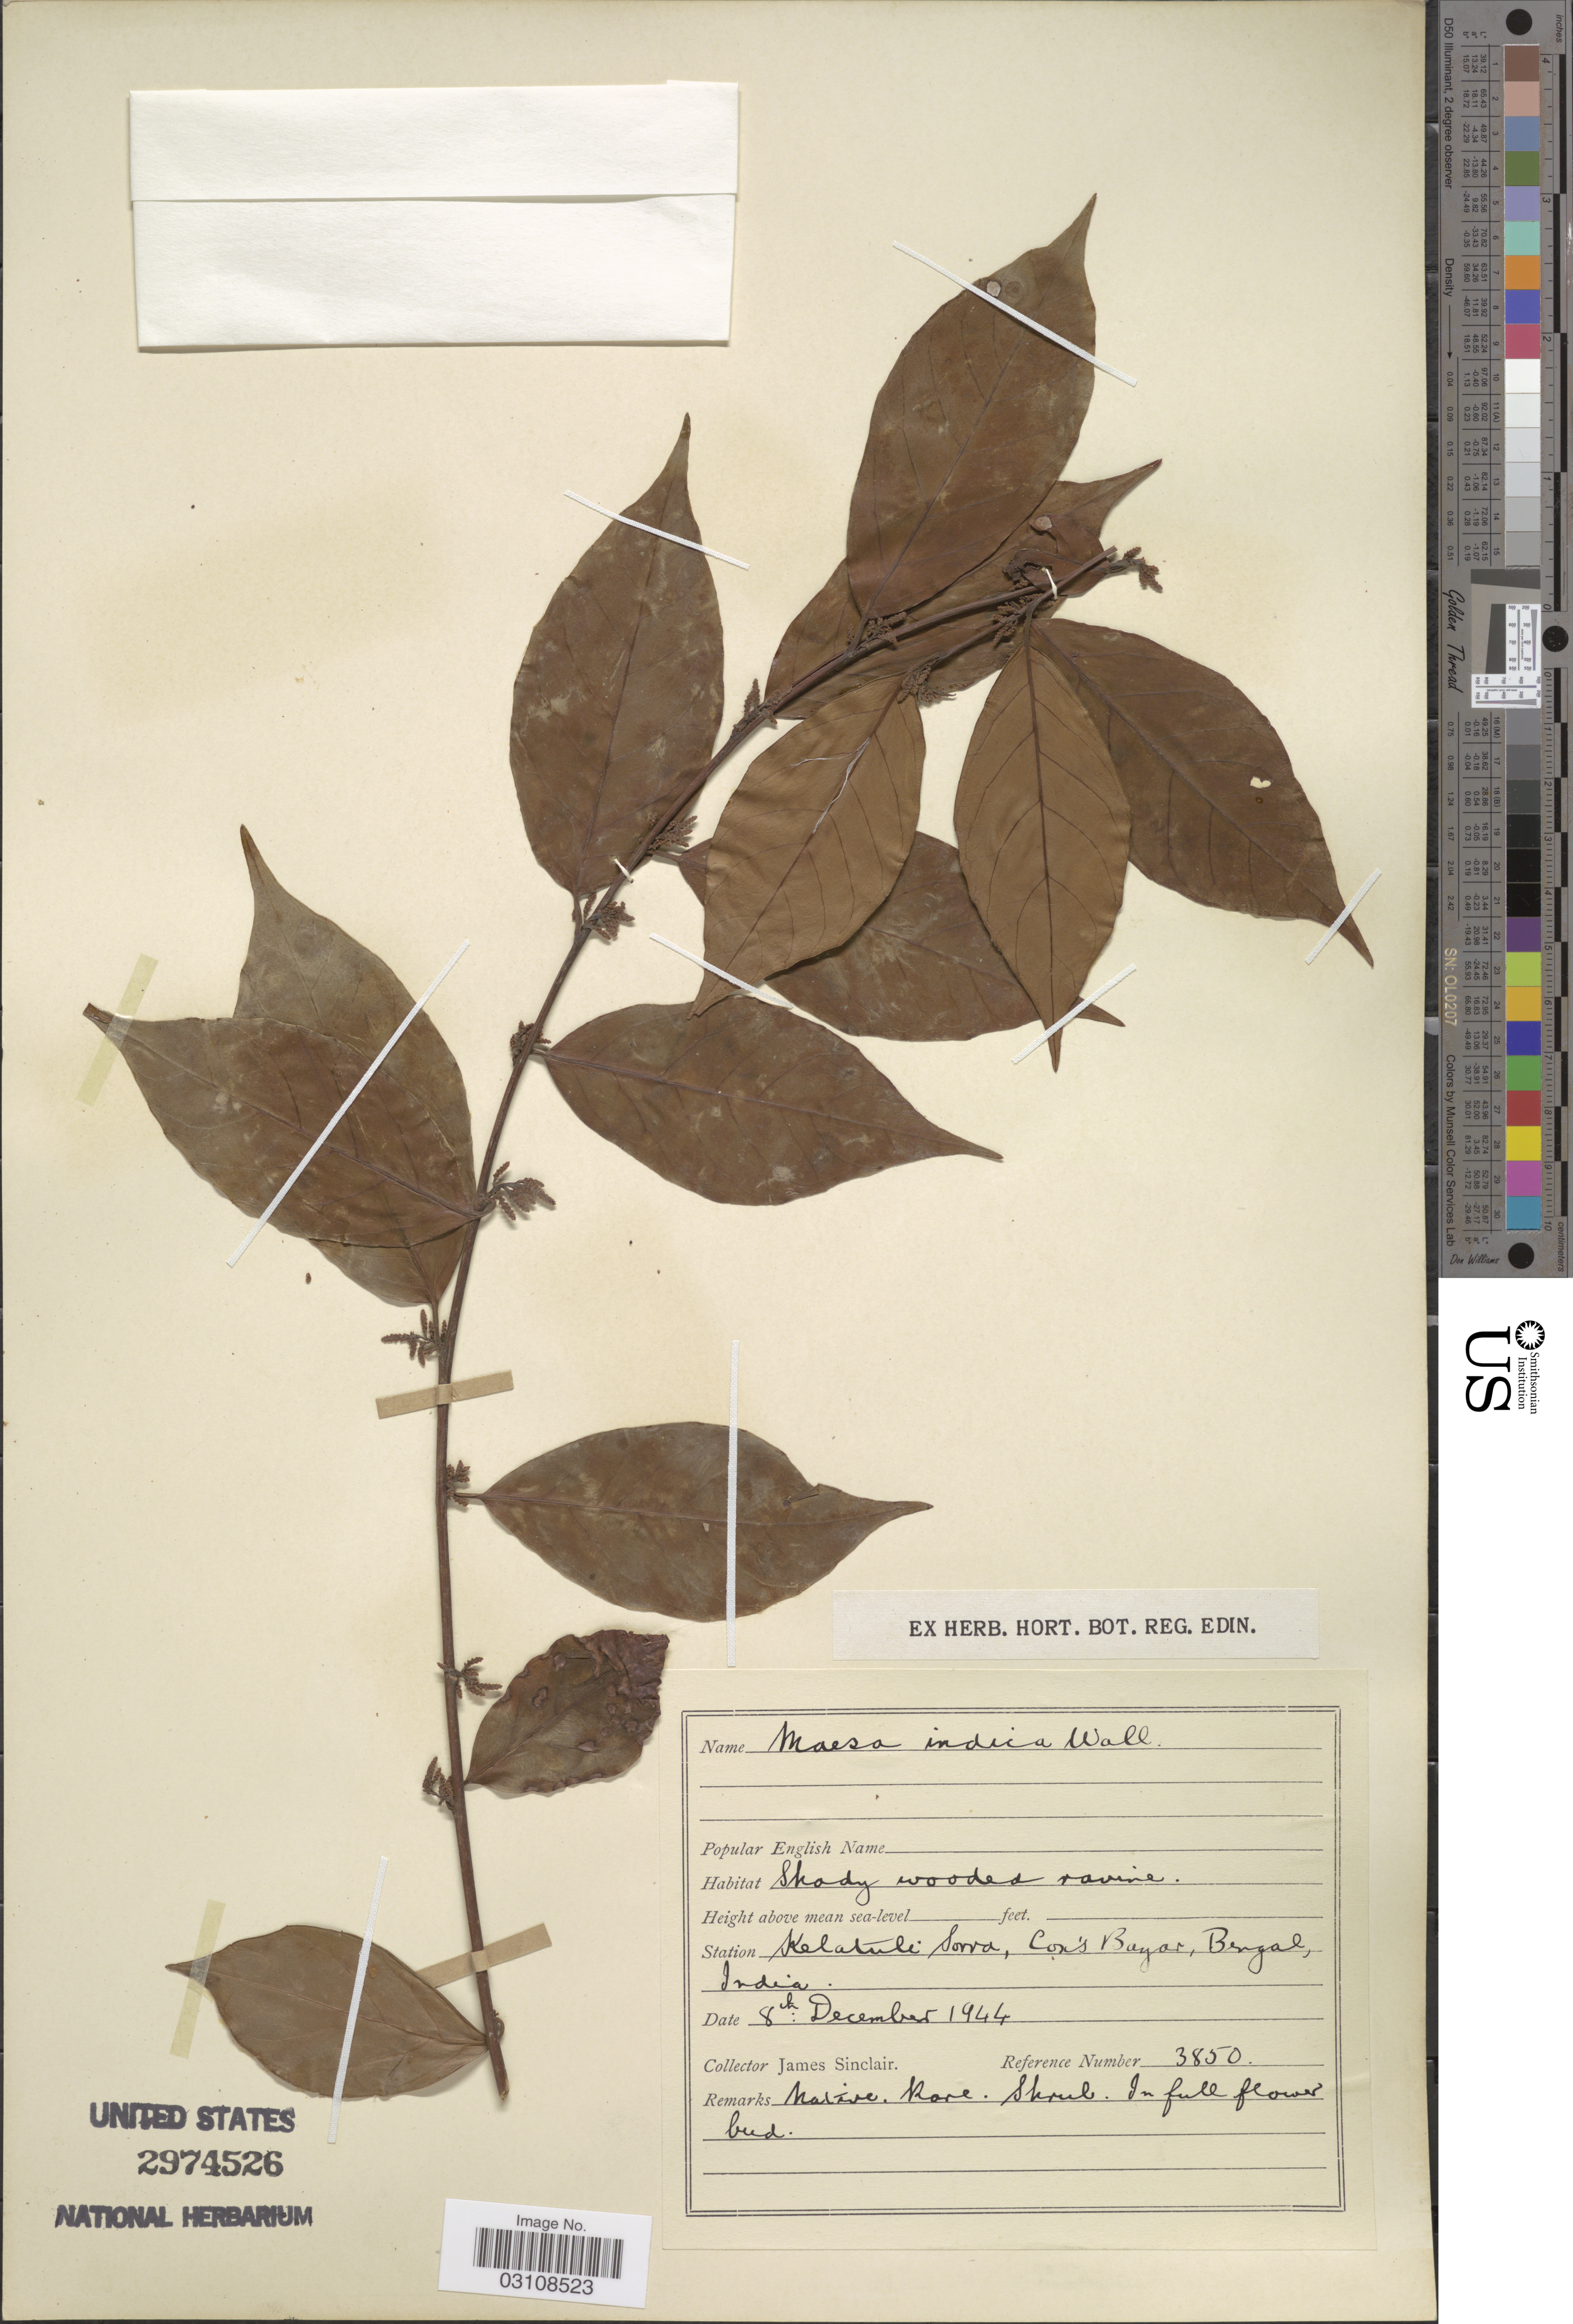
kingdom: Plantae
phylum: Tracheophyta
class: Magnoliopsida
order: Ericales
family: Primulaceae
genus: Maesa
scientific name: Maesa indica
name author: (Roxb.) A. DC.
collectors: J. Sinclair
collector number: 3850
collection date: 1944-12-08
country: Bangladesh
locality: Station Doilya Sorra, Cox's Bazar, Bengal.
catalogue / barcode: US 2974526